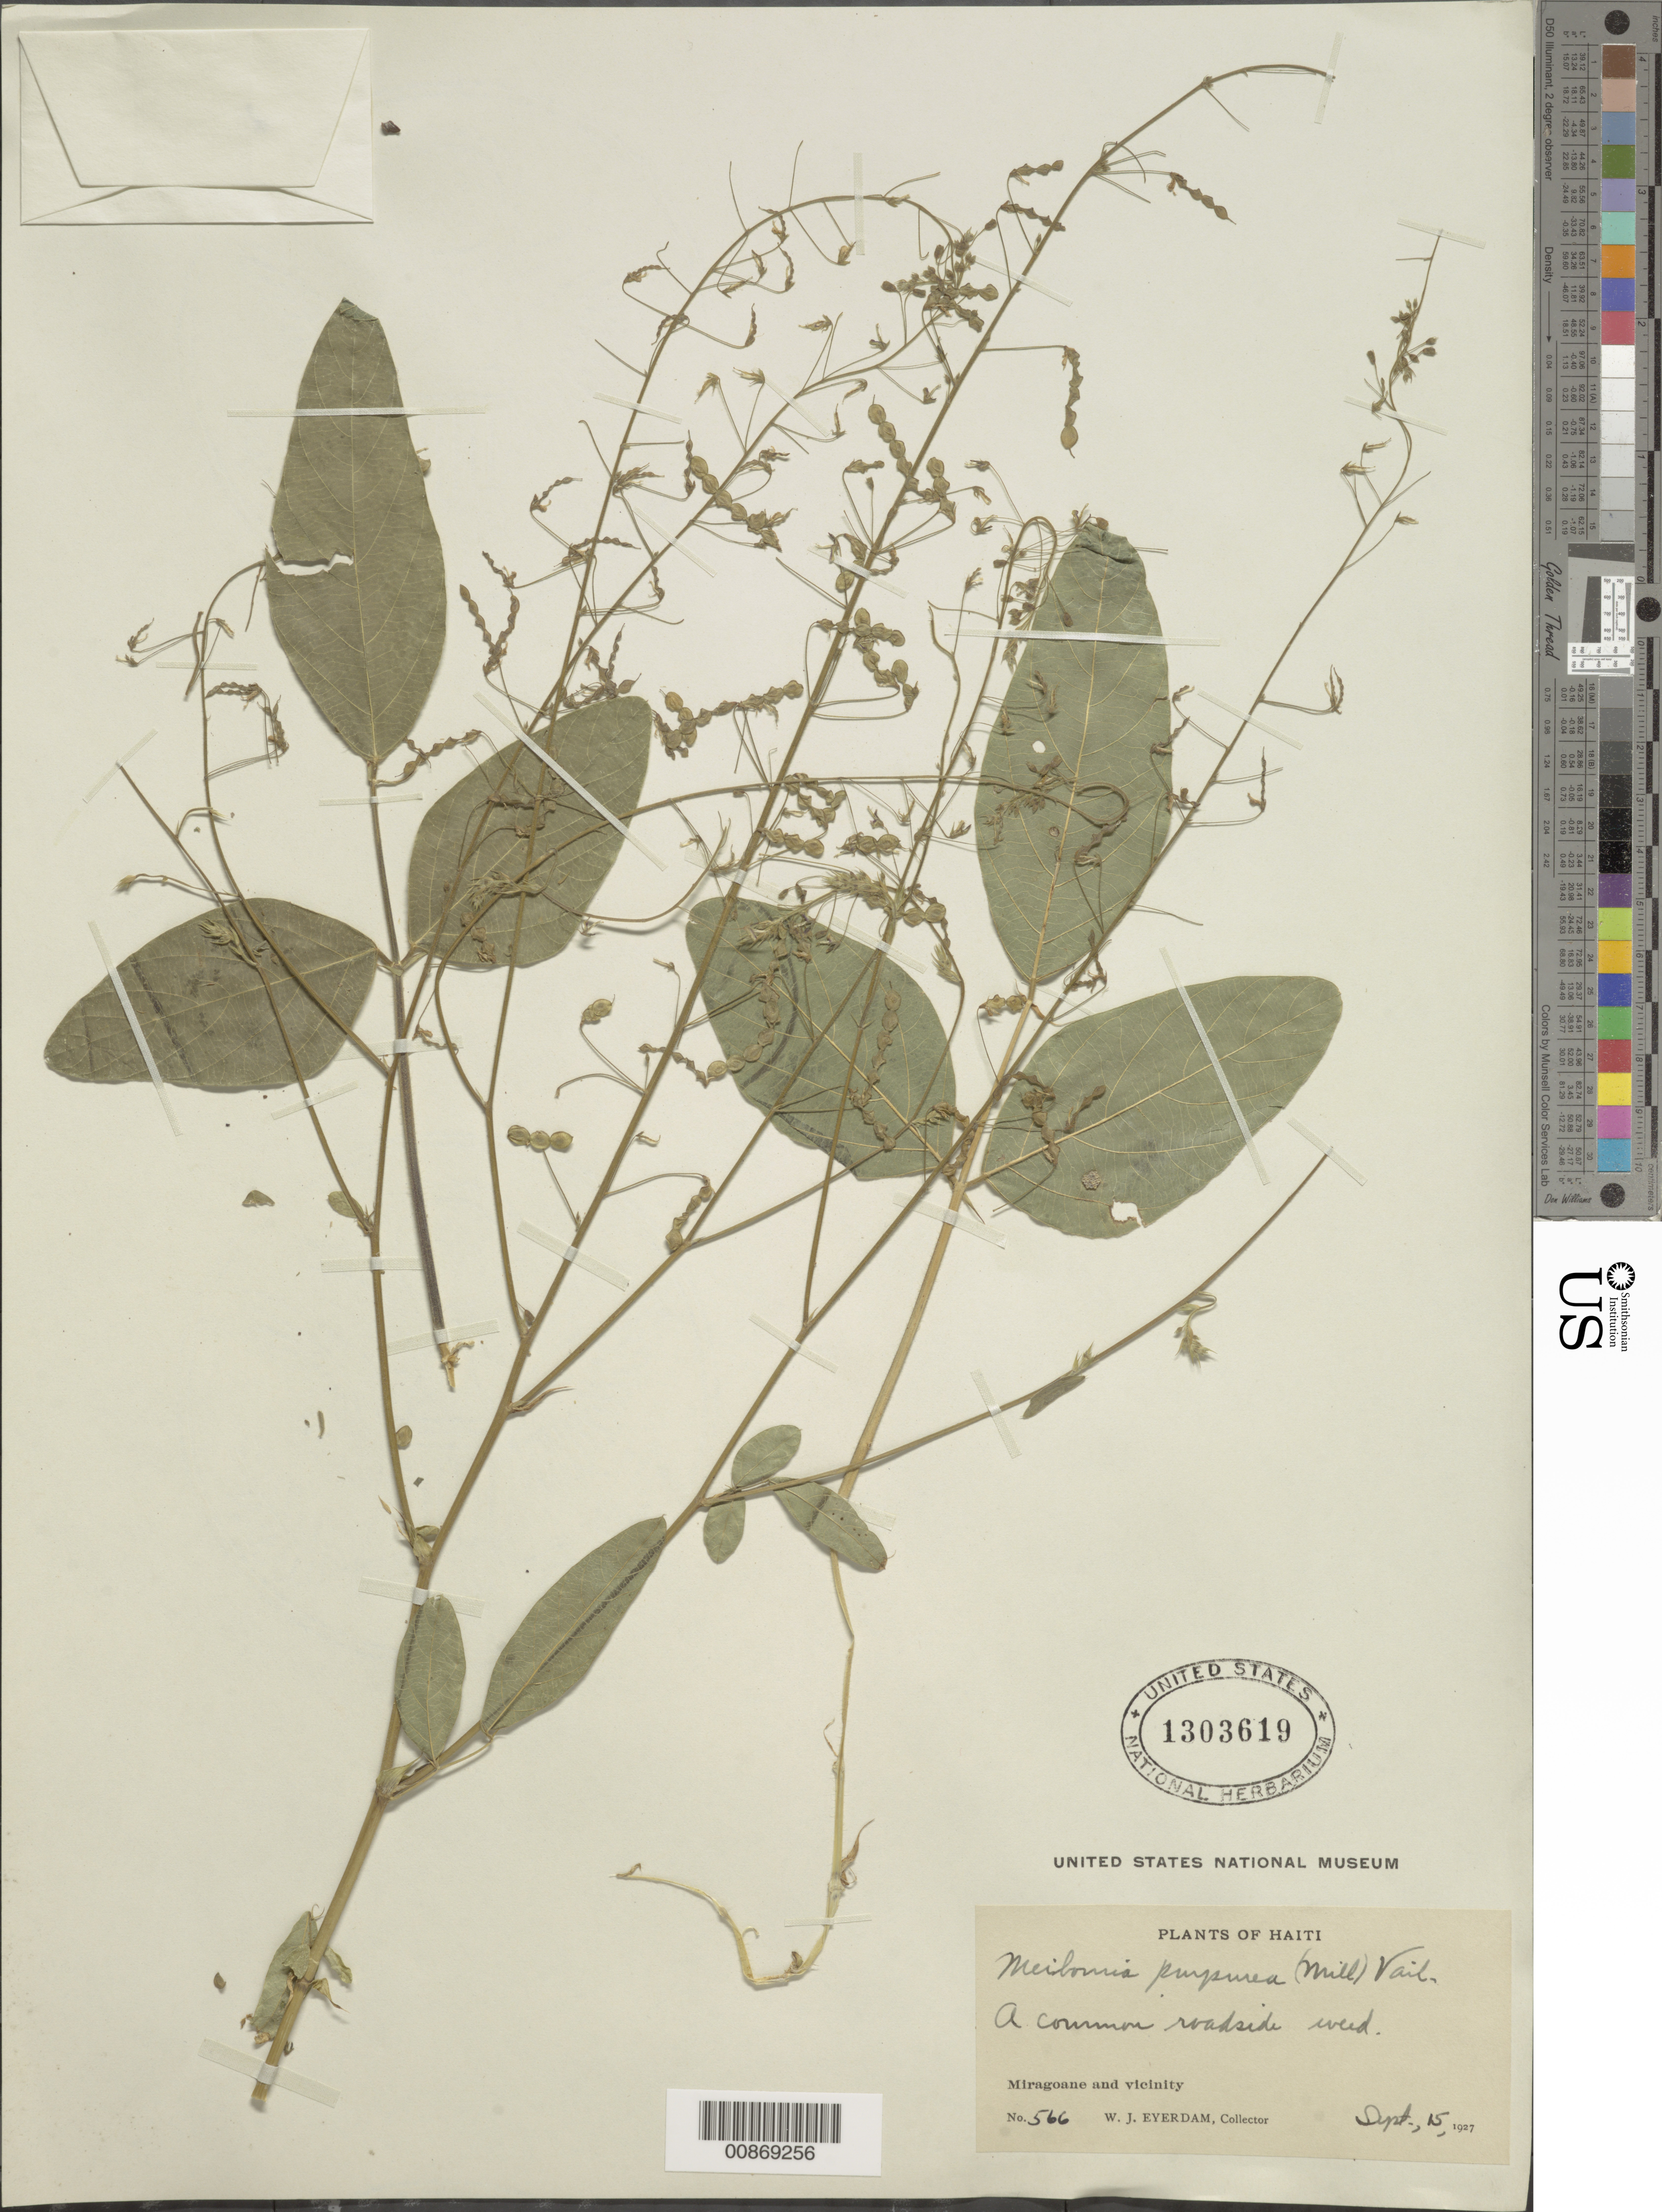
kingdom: Plantae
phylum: Tracheophyta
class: Magnoliopsida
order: Fabales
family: Fabaceae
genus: Desmodium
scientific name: Desmodium tortuosum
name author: (Sw.) DC.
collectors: W. J. Eyerdam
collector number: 566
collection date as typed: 15 Sep 1927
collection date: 1927-09-15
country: Haiti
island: Hispaniola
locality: Miragoane and vicinity.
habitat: A common roadside weed.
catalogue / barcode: US 1303619